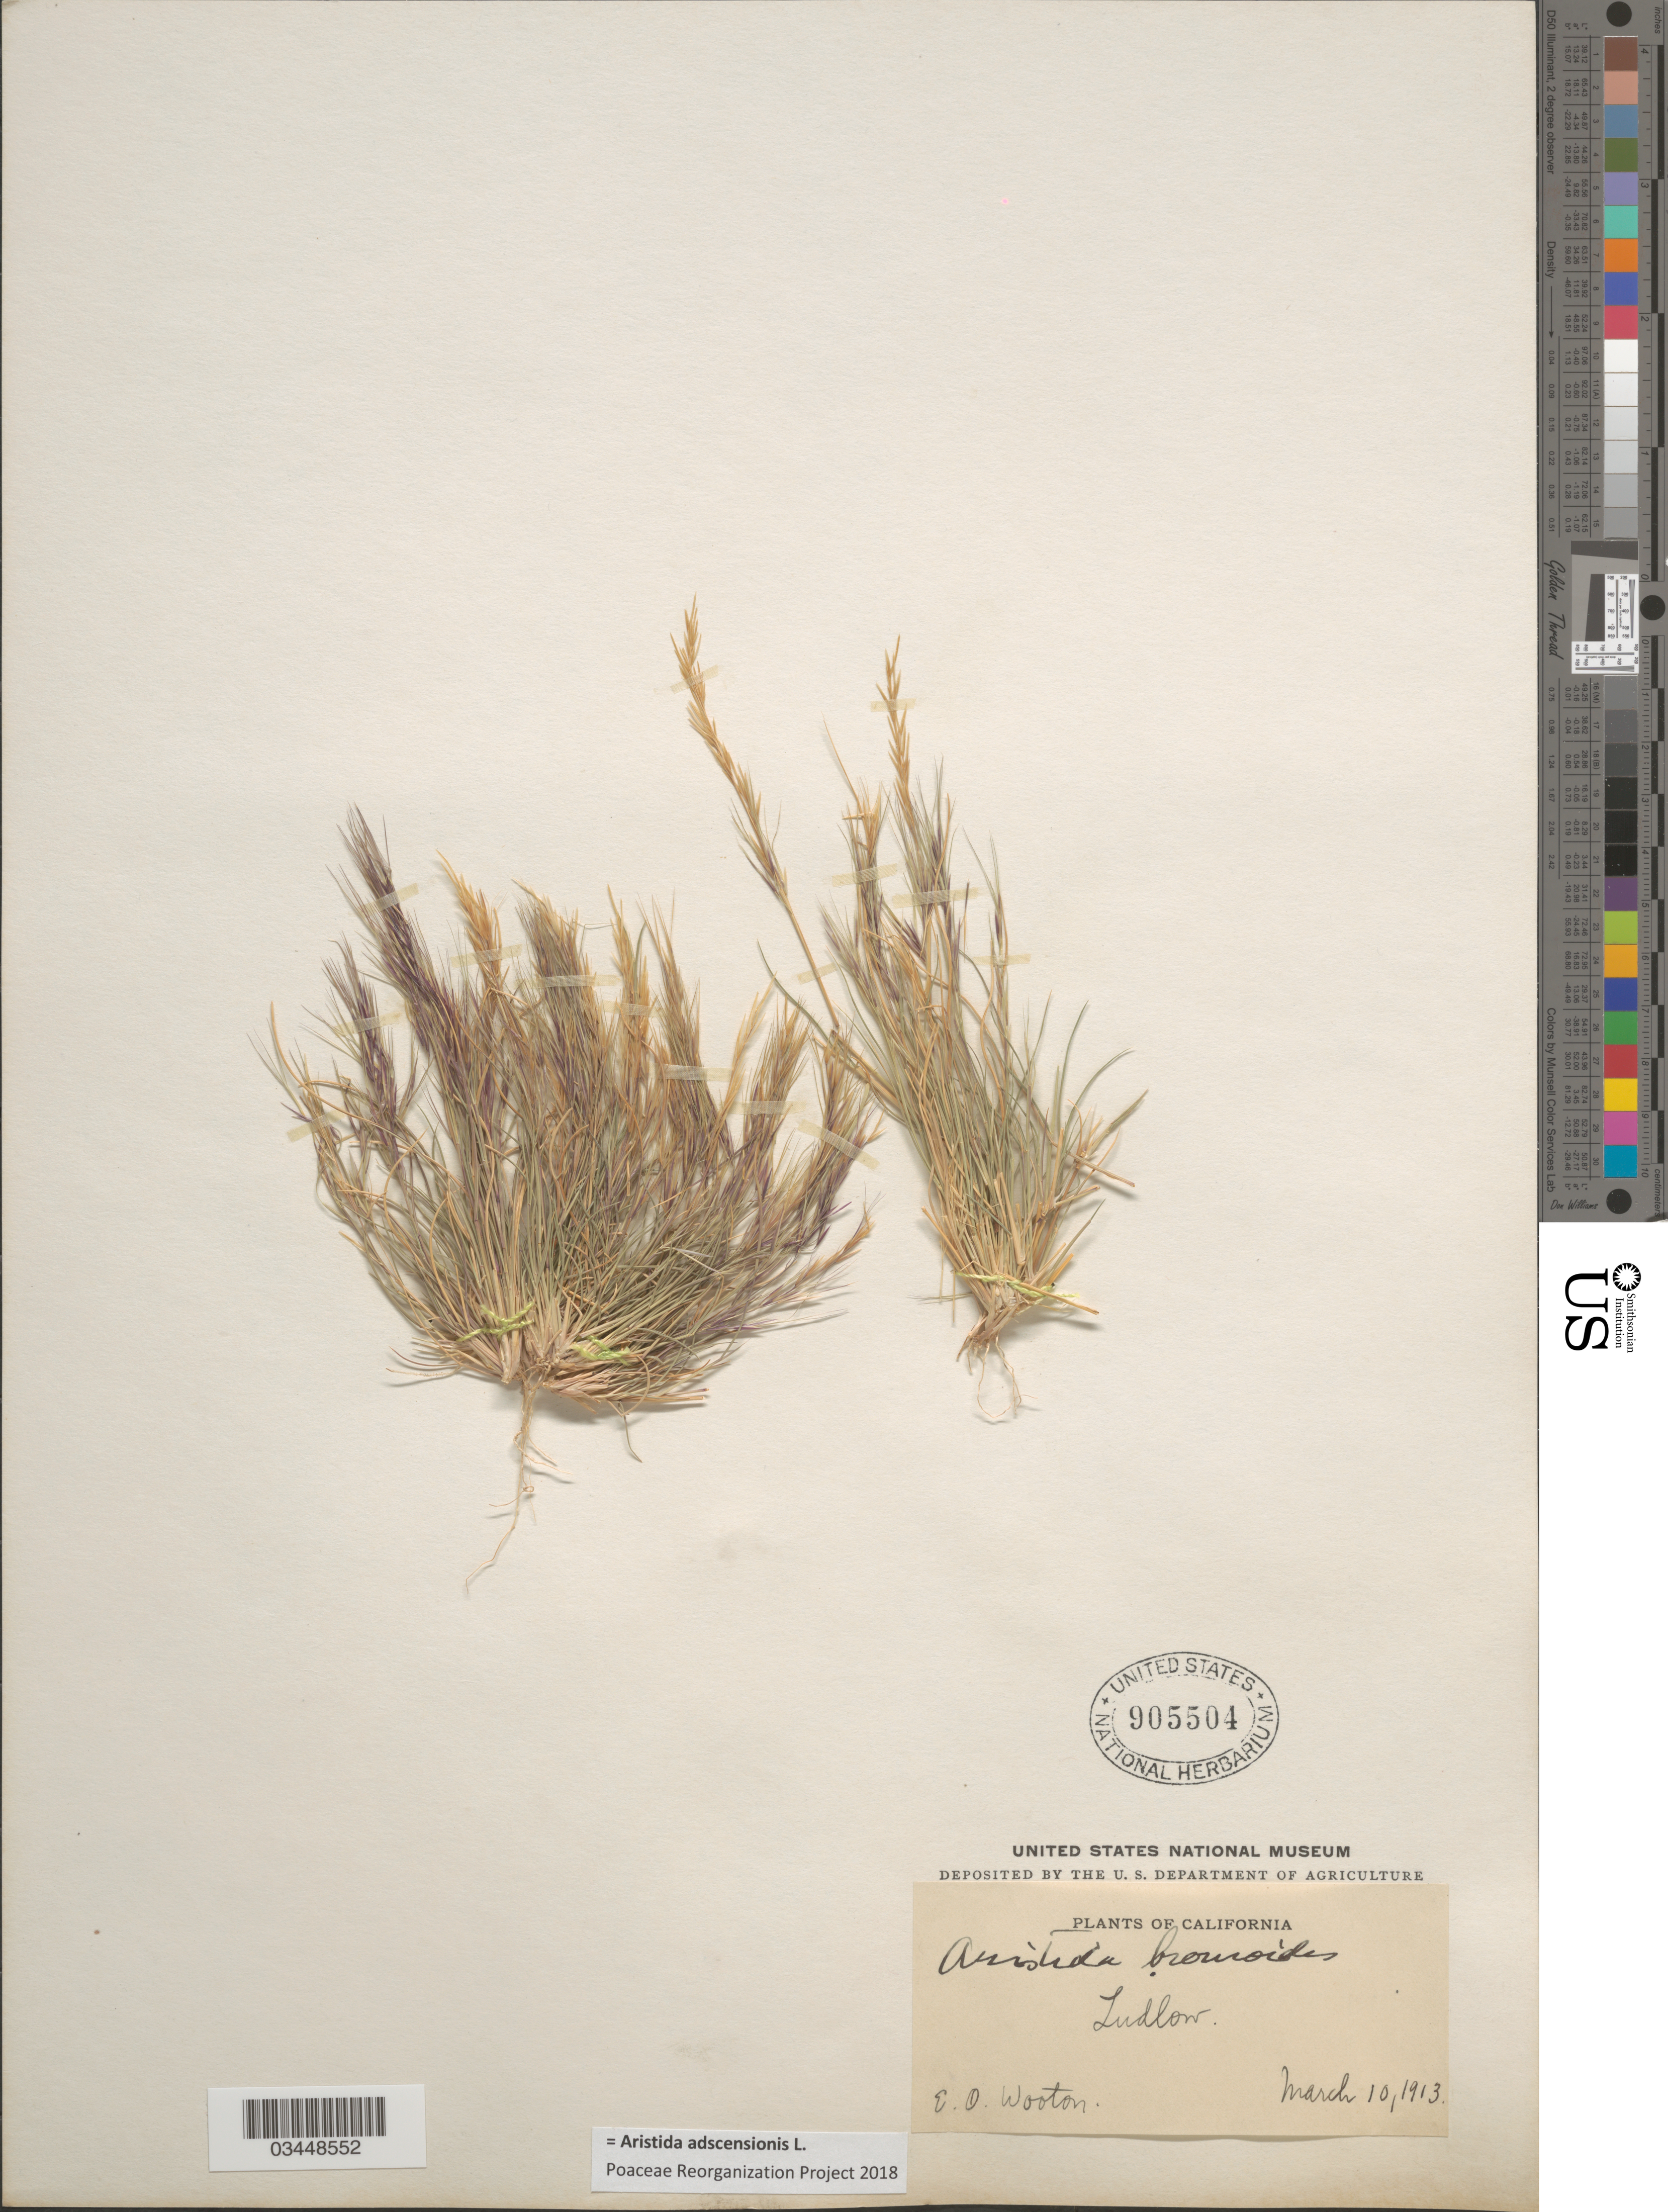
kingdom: Plantae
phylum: Tracheophyta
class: Liliopsida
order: Poales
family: Poaceae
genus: Aristida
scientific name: Aristida adscensionis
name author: L.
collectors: E. O. Wooton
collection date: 1913-03-10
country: United States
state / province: California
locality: Ludlow.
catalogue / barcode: US 905504